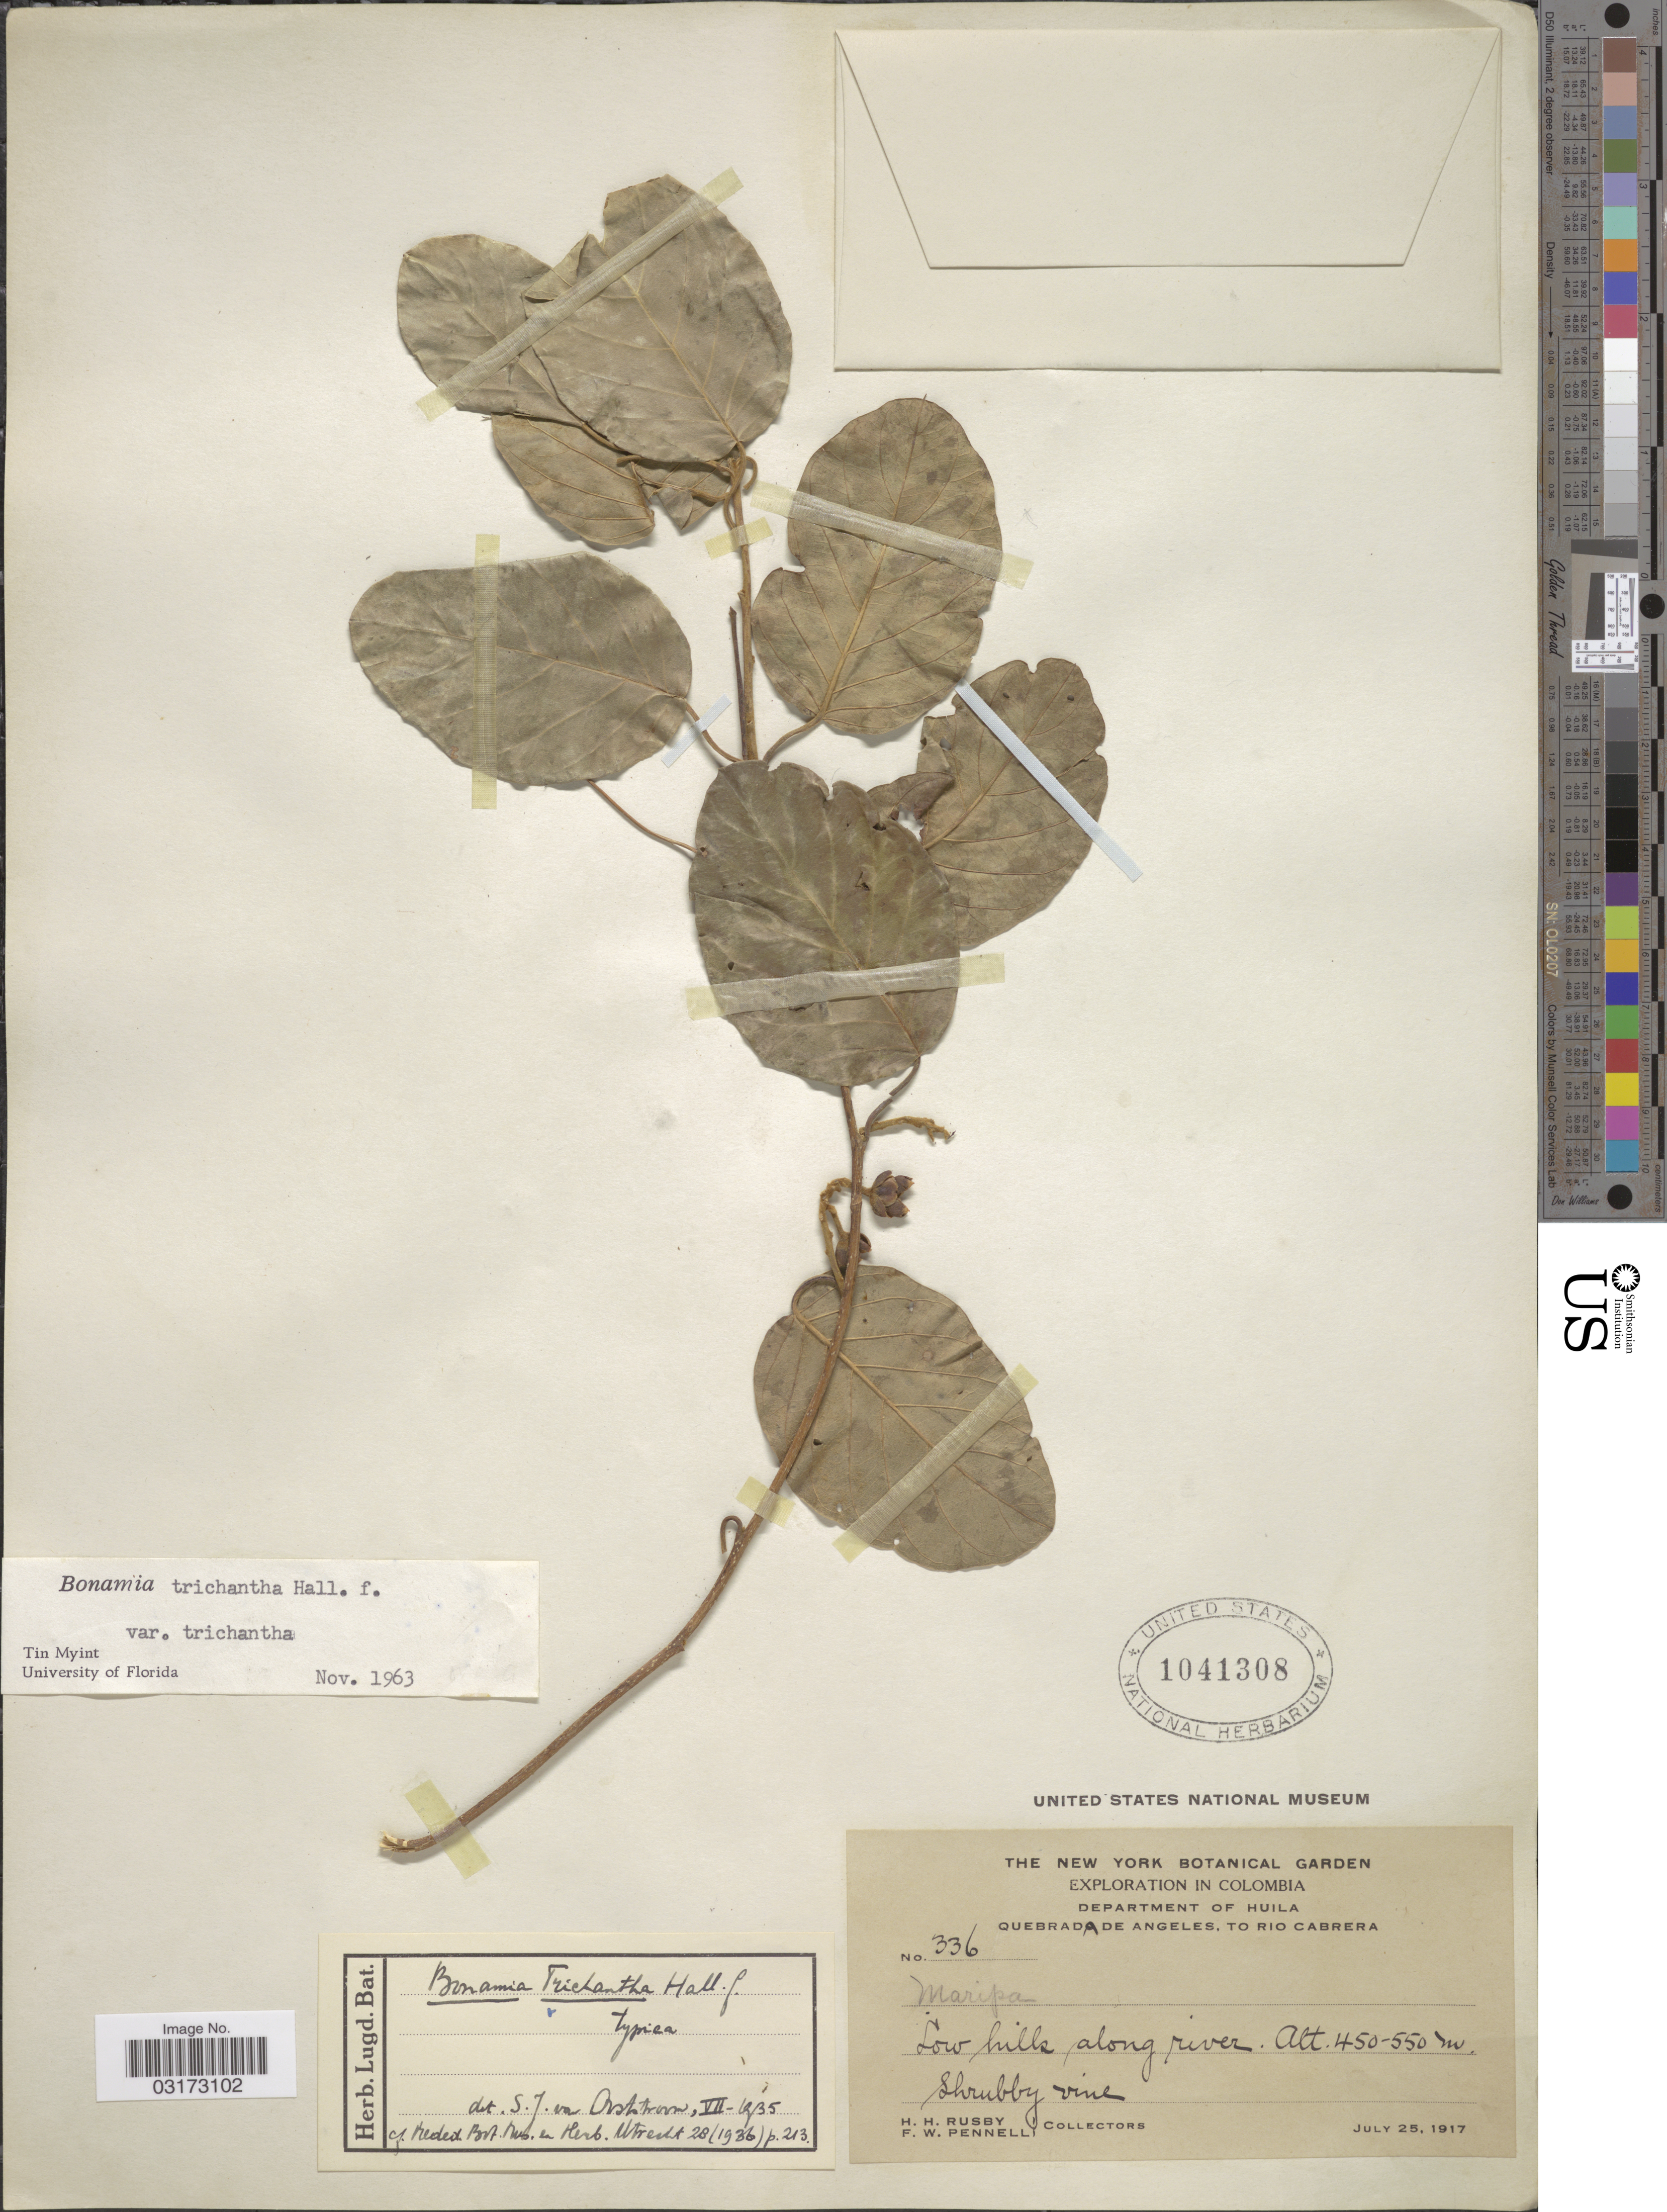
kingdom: Plantae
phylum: Tracheophyta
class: Magnoliopsida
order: Solanales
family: Convolvulaceae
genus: Bonamia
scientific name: Bonamia trichantha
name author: Hallier f.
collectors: H. H. Rusby & F. W. Pennell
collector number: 336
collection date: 1917-07-25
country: Colombia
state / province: Huila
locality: Department of Huila. Quebrada de Angeles, to Rio Cabrera. Low hills along river.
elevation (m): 450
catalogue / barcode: US 1041308